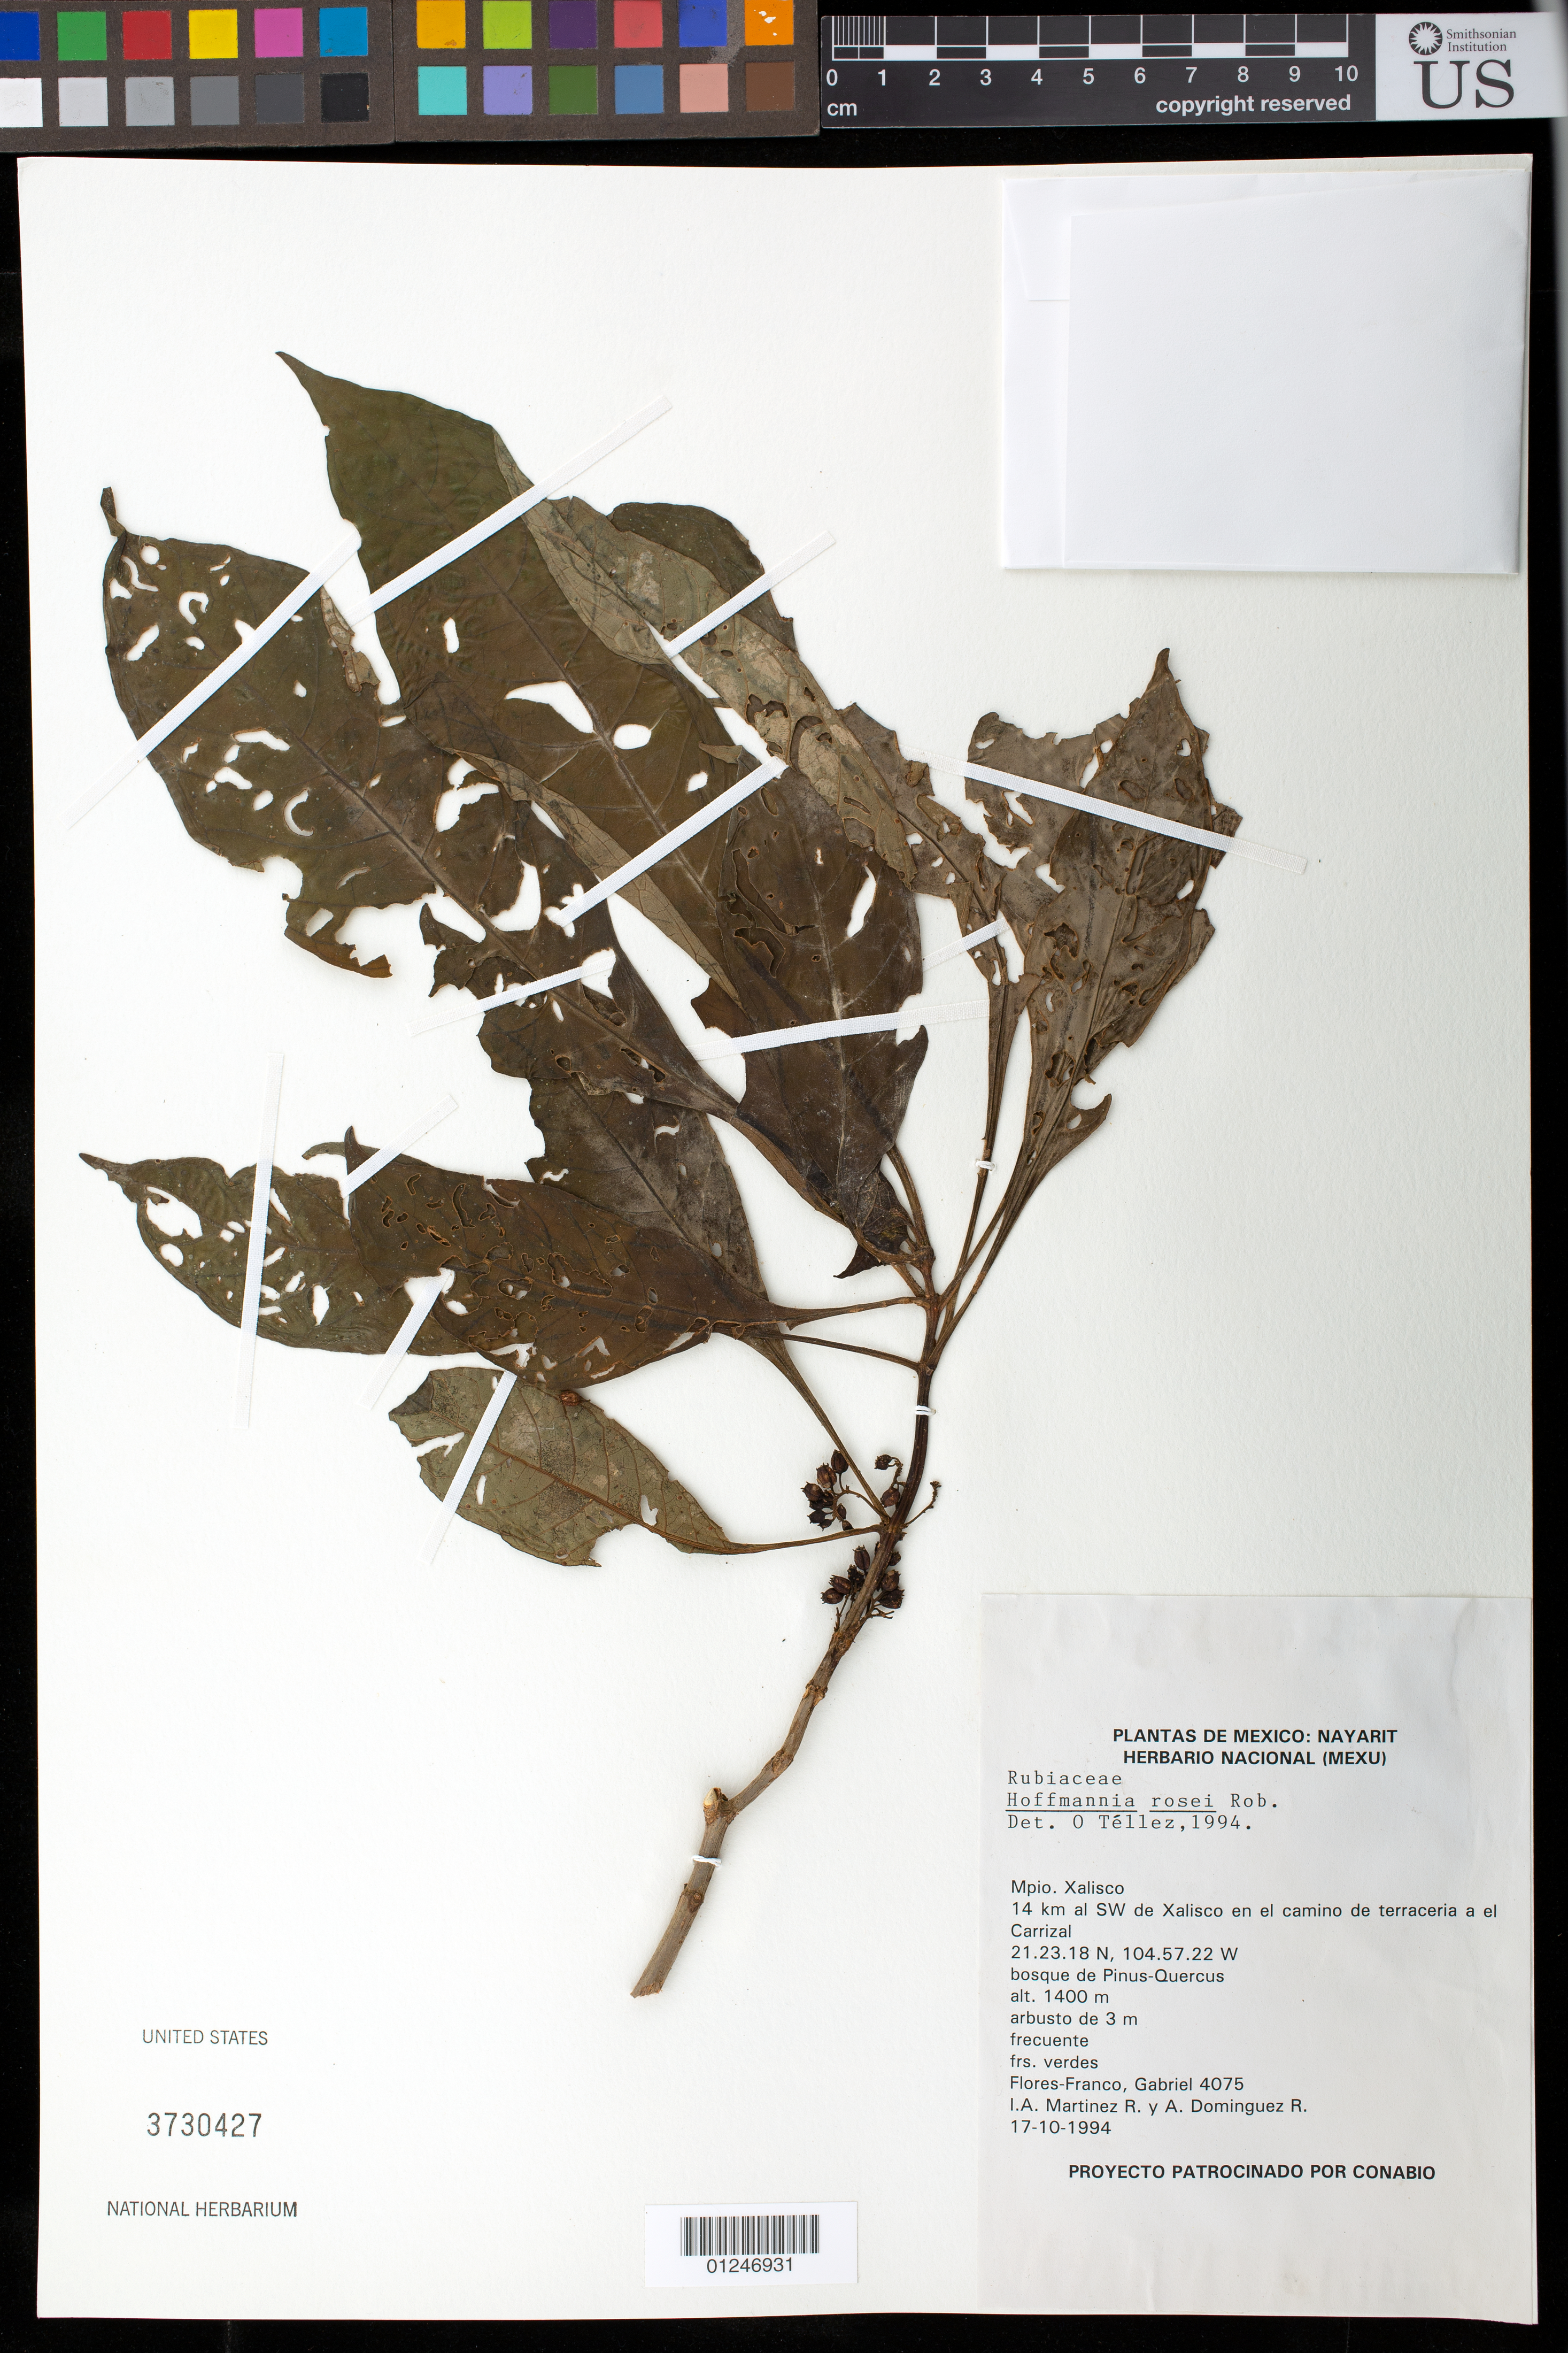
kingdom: Plantae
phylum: Tracheophyta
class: Magnoliopsida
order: Gentianales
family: Rubiaceae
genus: Hoffmannia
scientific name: Hoffmannia rosei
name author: B.L. Rob.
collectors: G. Flores F., I. A. Martinez R. & A. Dominguez M.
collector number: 4075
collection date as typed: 17 Oct 1994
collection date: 1994-10-17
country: Mexico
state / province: Jalisco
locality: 14 km al SW de Xalisco en el camino de terraceria a El Carrizal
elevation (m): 1400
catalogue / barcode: US 3730427